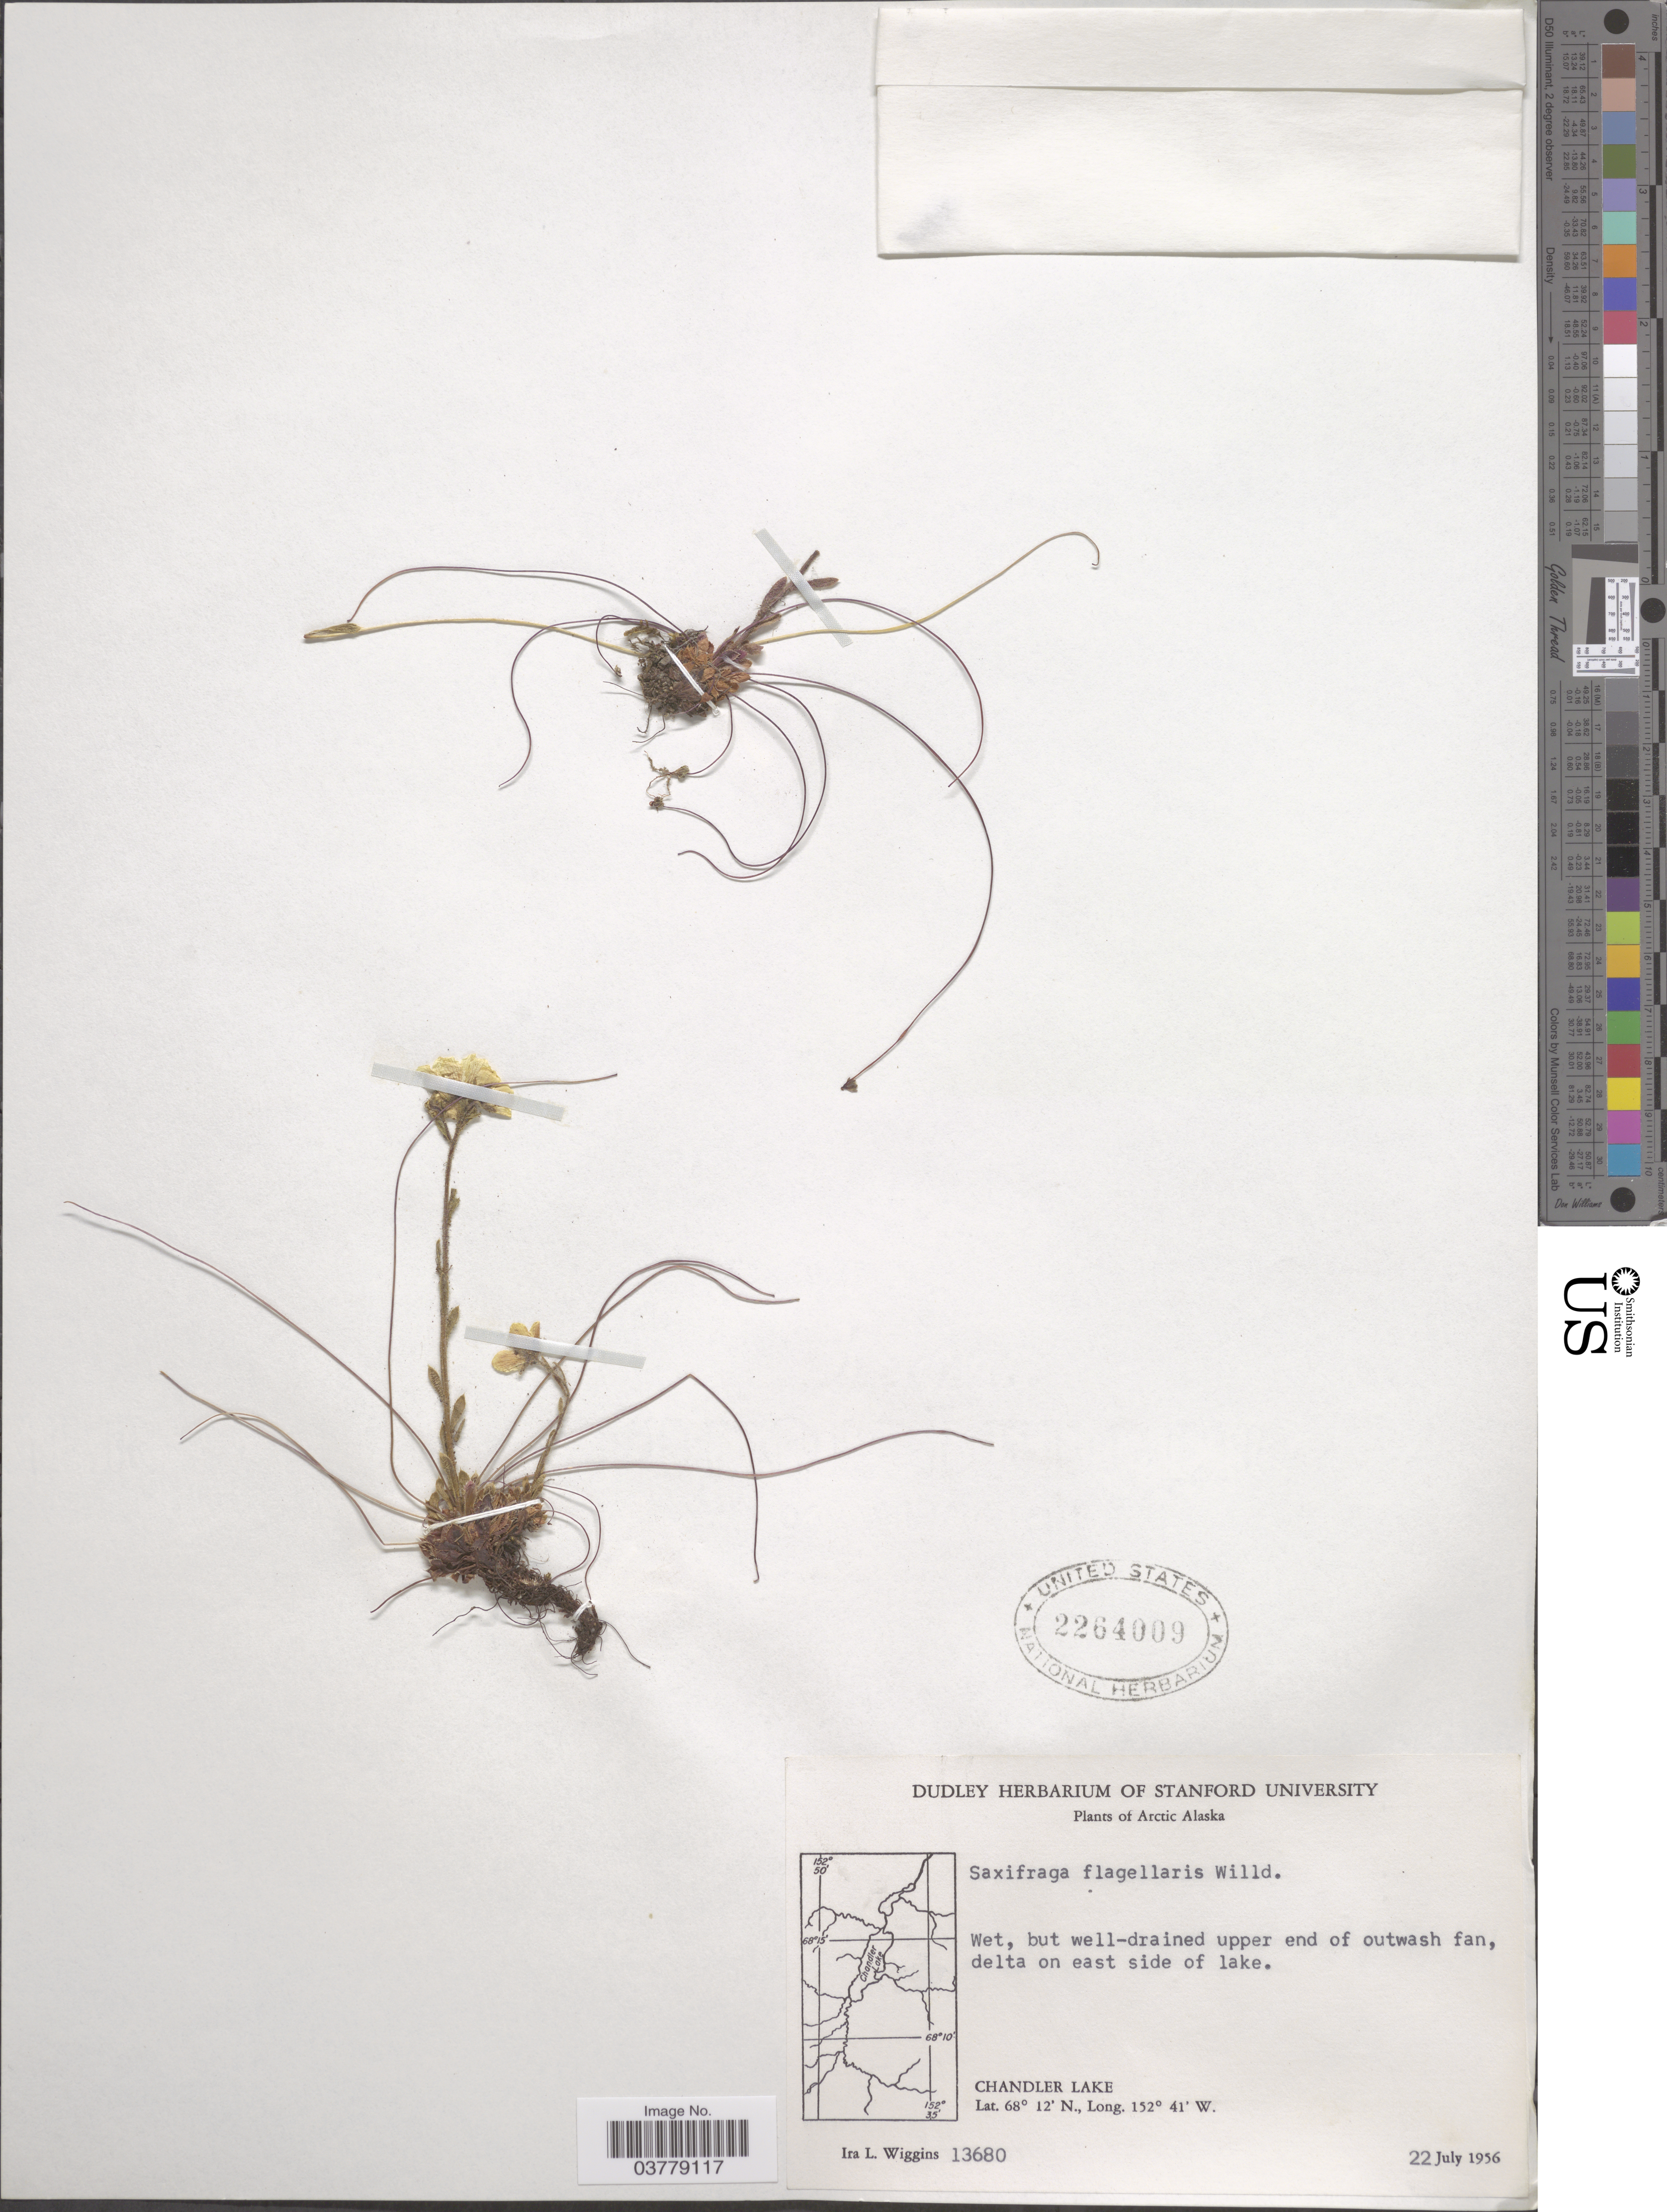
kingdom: Plantae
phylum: Tracheophyta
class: Magnoliopsida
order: Saxifragales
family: Saxifragaceae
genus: Saxifraga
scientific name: Saxifraga flagellaris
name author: Willd. ex Sternb.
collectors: I. L. Wiggins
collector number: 13680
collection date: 1956-07-22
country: United States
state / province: Alaska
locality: Arctic Alaska. Wet, but well-drained upper end of outwash fan, delta on east side of lake. Chandler Lake.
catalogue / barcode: US 2264009